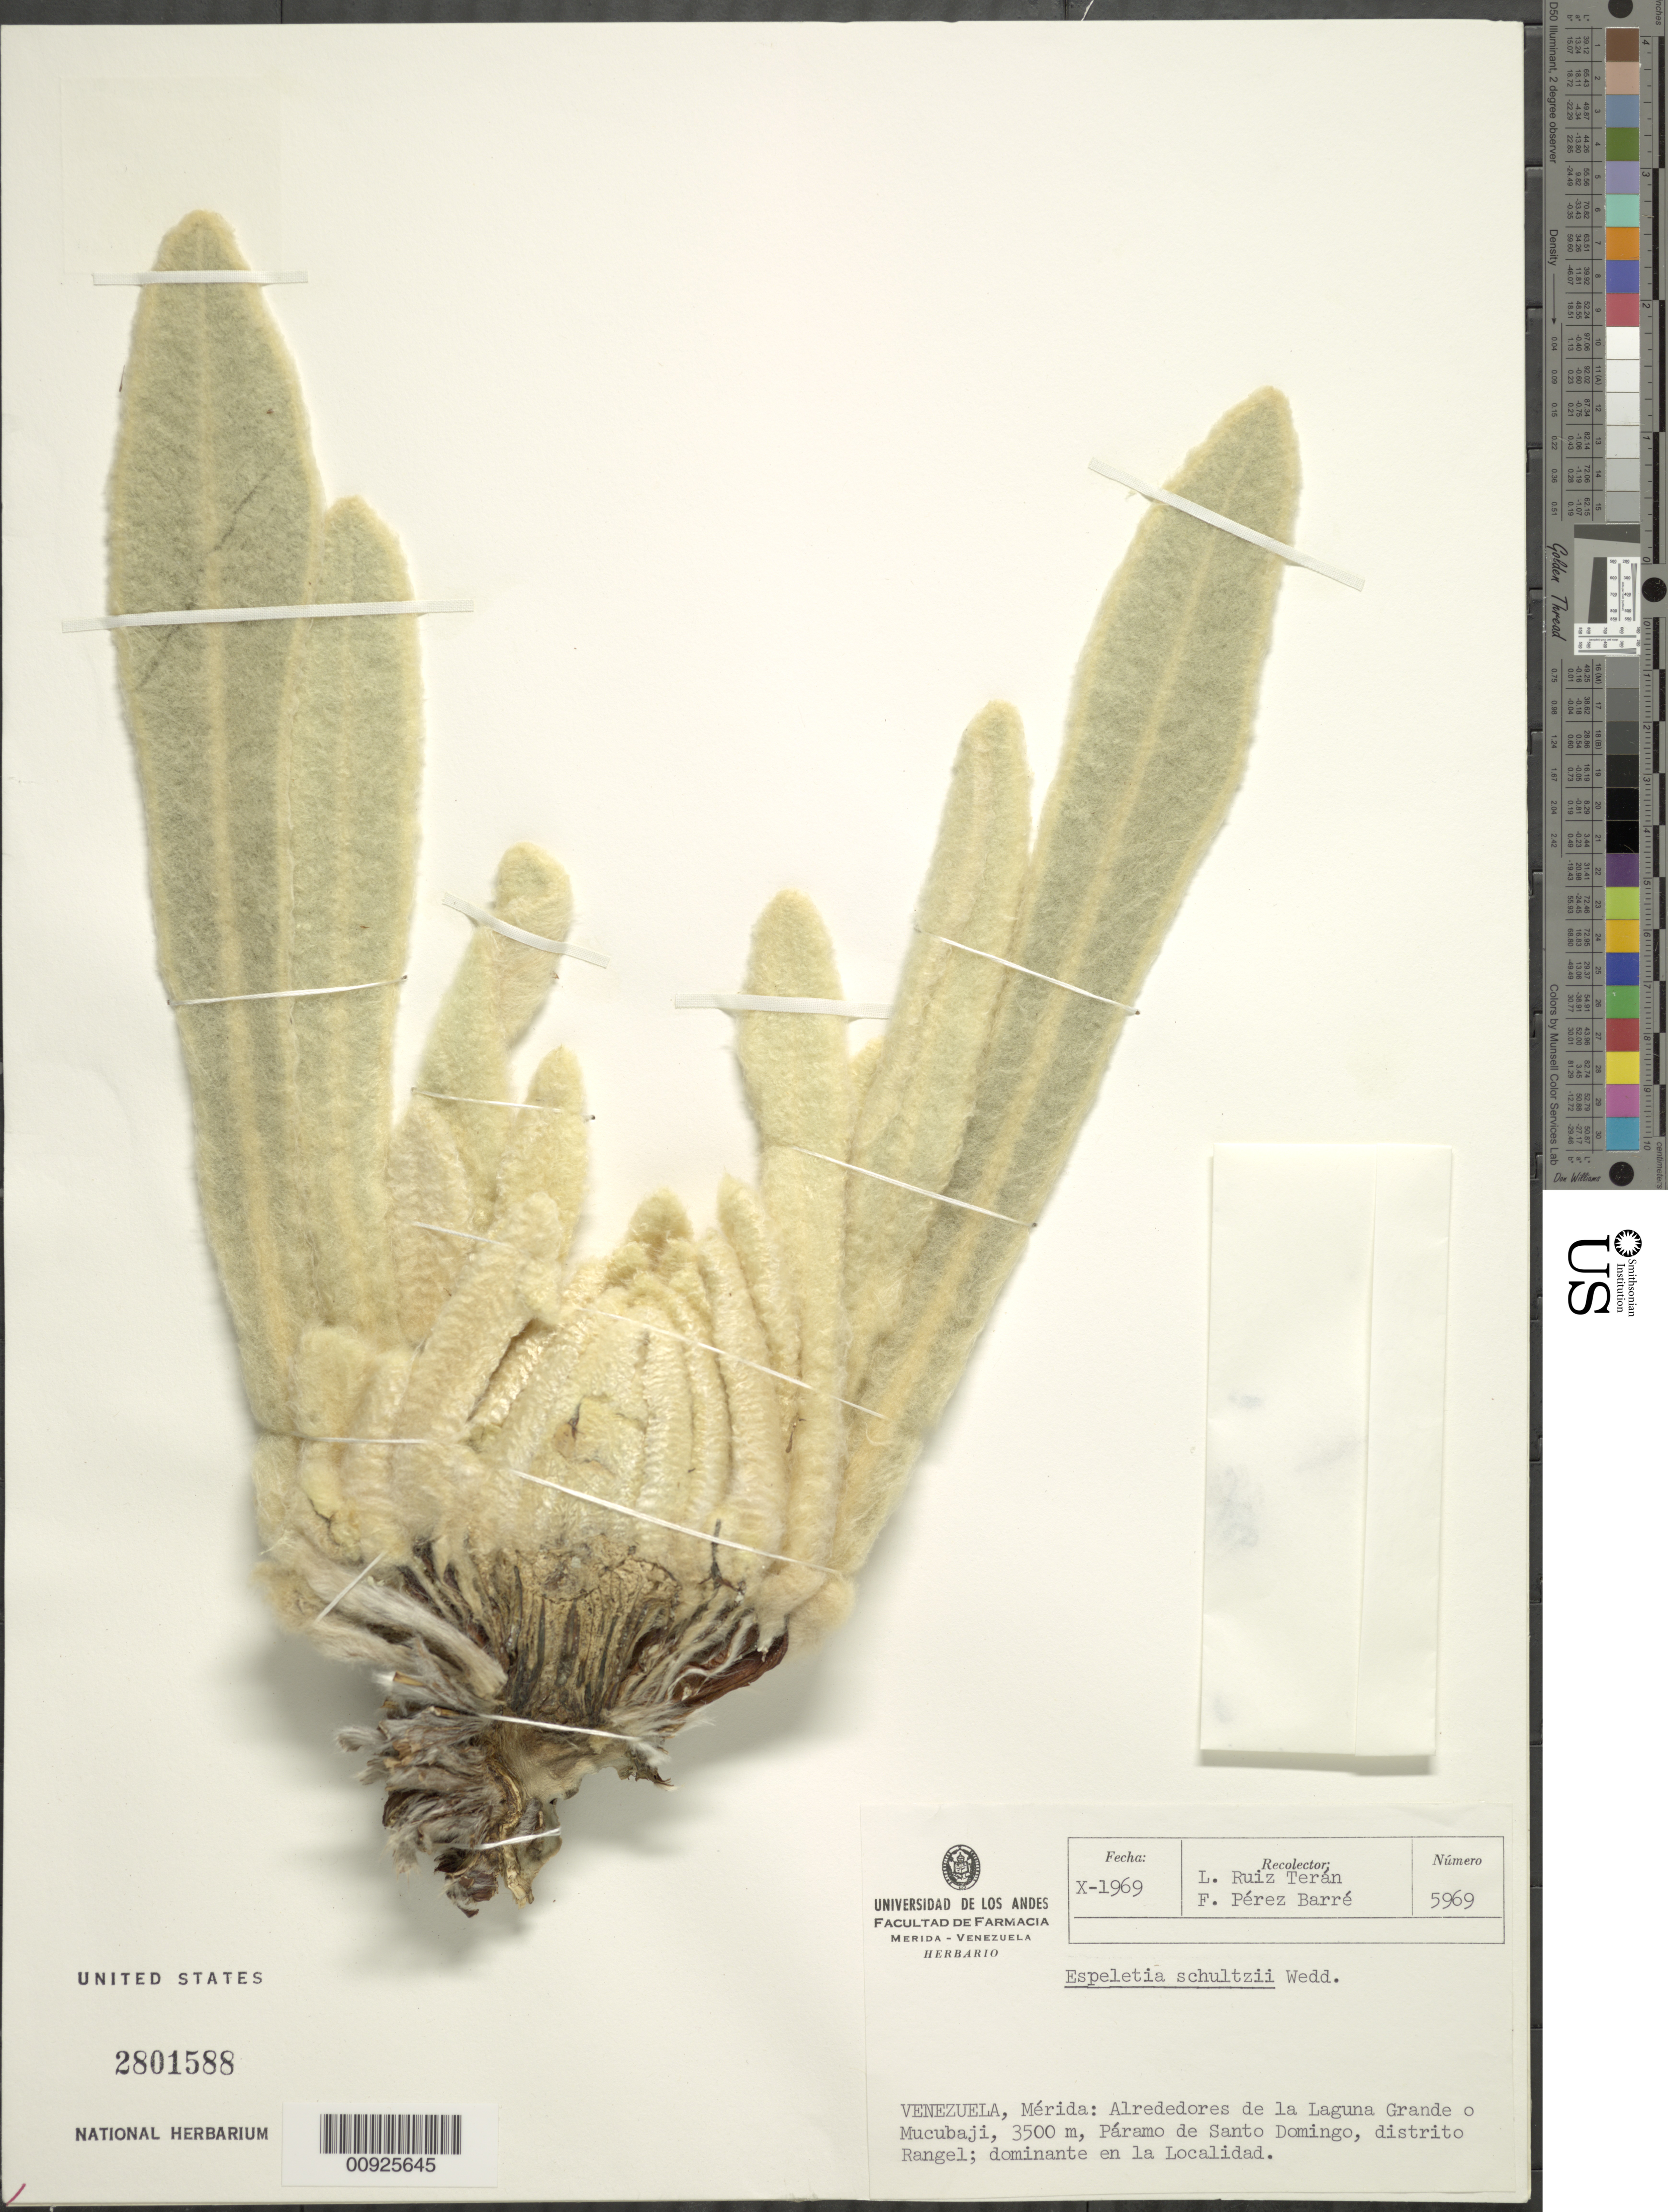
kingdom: Plantae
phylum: Tracheophyta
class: Magnoliopsida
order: Asterales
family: Asteraceae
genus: Espeletia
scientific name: Espeletia schultzii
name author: Wedd.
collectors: L. E. Ruíz-Terán & F. Perez Barré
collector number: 5969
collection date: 1969-10-01/1969-10-31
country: Venezuela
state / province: Mérida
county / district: Rangel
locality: P. de Santo Domingo. Alrededores de la Laguna Grande o Mucubají, Páramo de Santo Domingo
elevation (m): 3500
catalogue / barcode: US 2801588